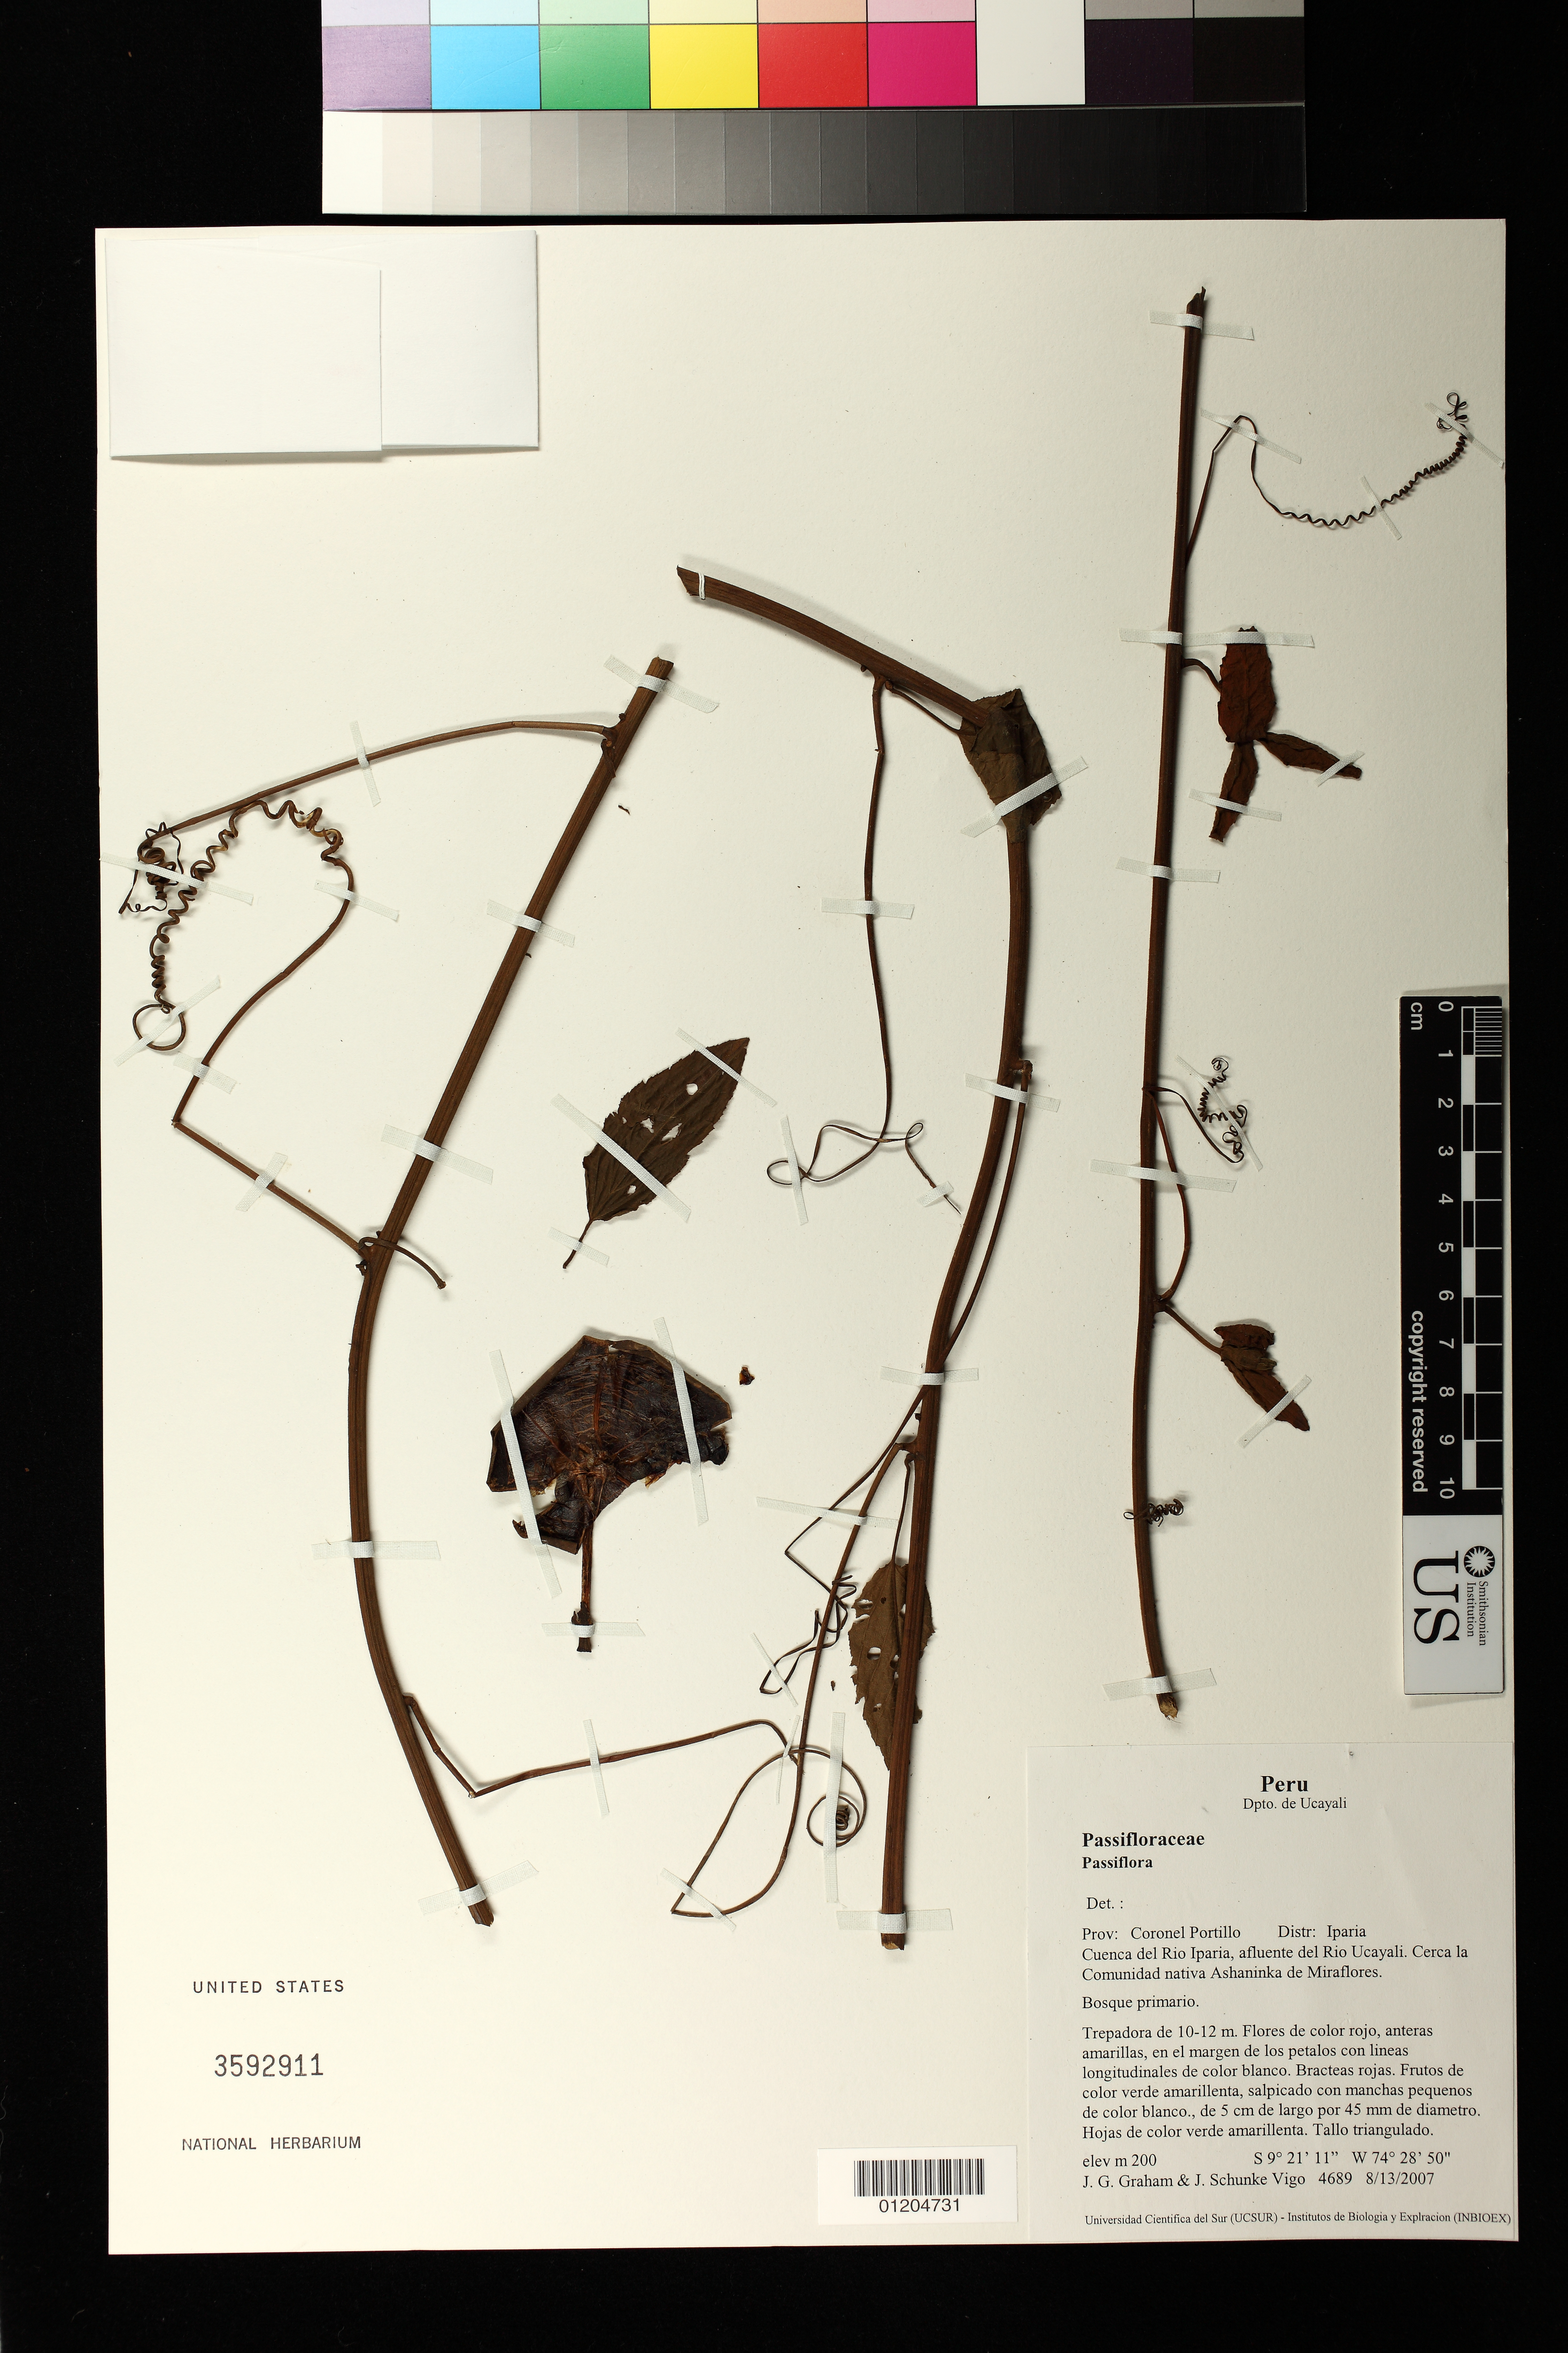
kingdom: Plantae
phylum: Tracheophyta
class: Magnoliopsida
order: Malpighiales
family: Passifloraceae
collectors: J. Graham & J. Schunke Vigo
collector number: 4689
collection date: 2007-08-13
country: Peru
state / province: Ucayali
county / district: Coronel Portillo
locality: Iparia. Cuenca del Rio Iparia, afluente del Rio Ucayali. Cerca la Comunidad nativa Ashaninka de Miraflores.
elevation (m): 200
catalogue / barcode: US 3592911